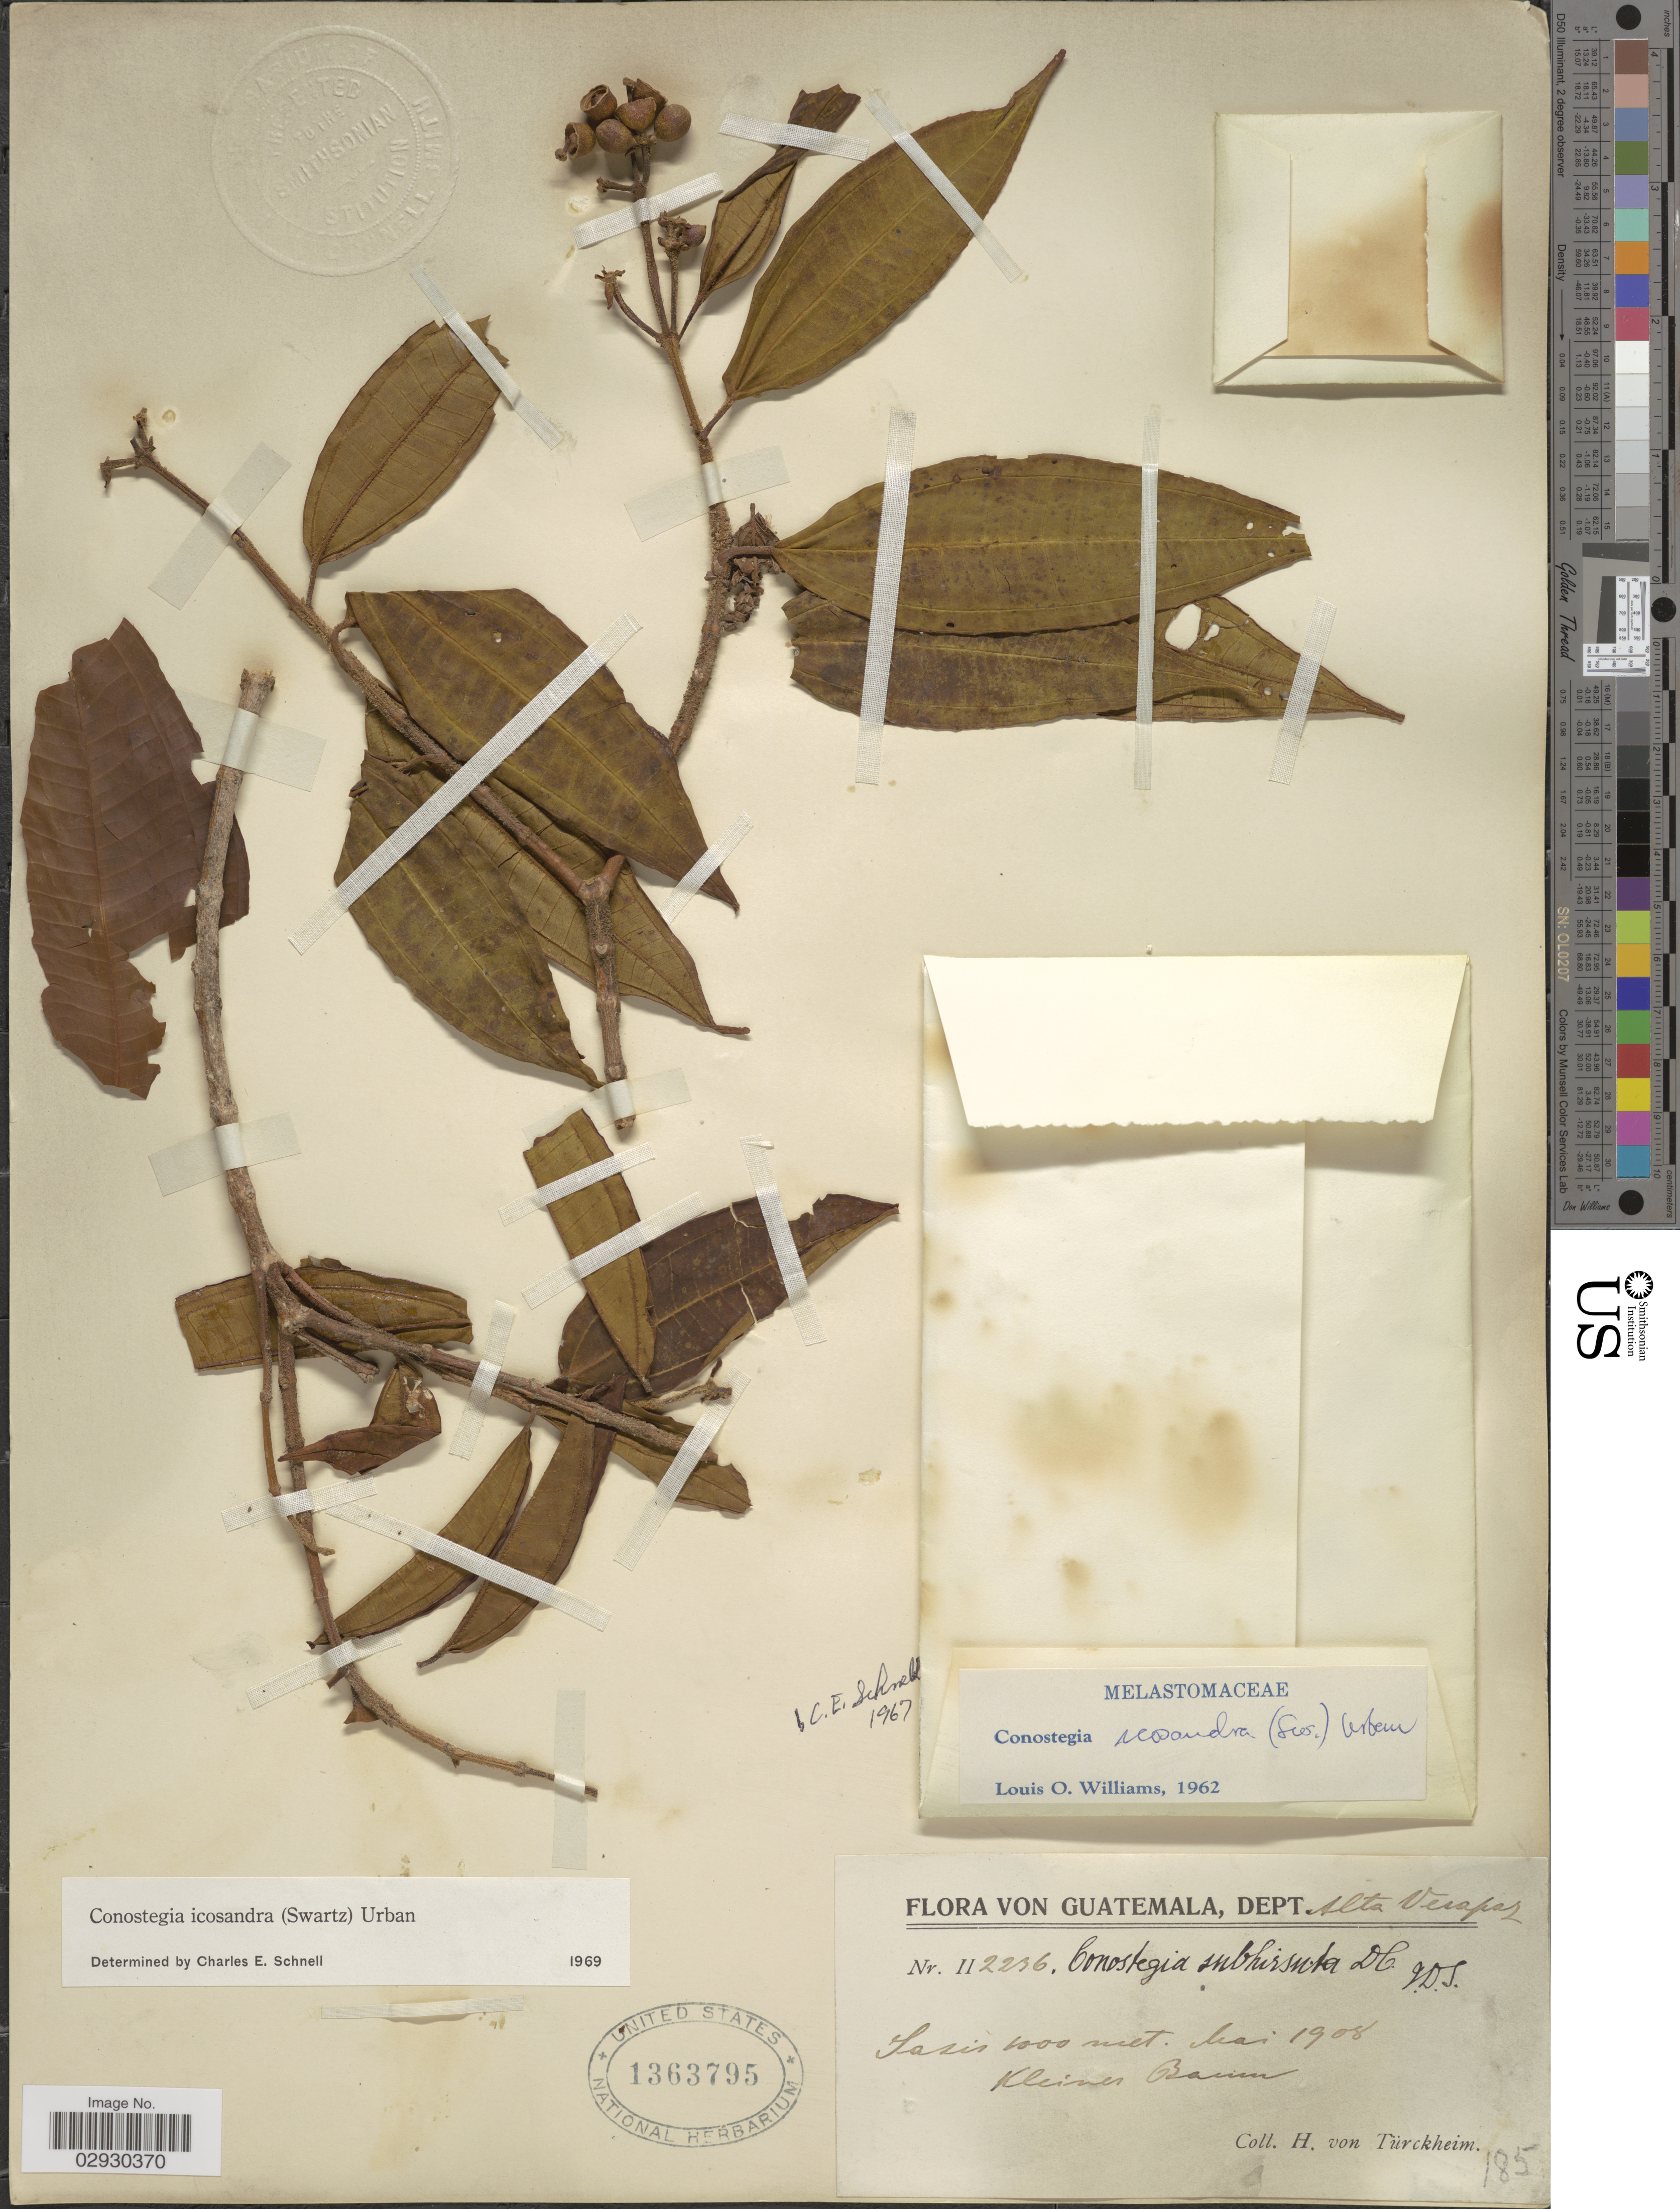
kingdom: Plantae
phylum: Tracheophyta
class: Magnoliopsida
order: Myrtales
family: Melastomataceae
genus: Conostegia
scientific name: Conostegia icosandra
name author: (Sw.) Urb.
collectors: H. von Türckheim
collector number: II2236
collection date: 1908-05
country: Guatemala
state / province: Alta Verapaz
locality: Sasis. Dept. Alta Verapaz.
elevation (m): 1000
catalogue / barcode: US 1363795